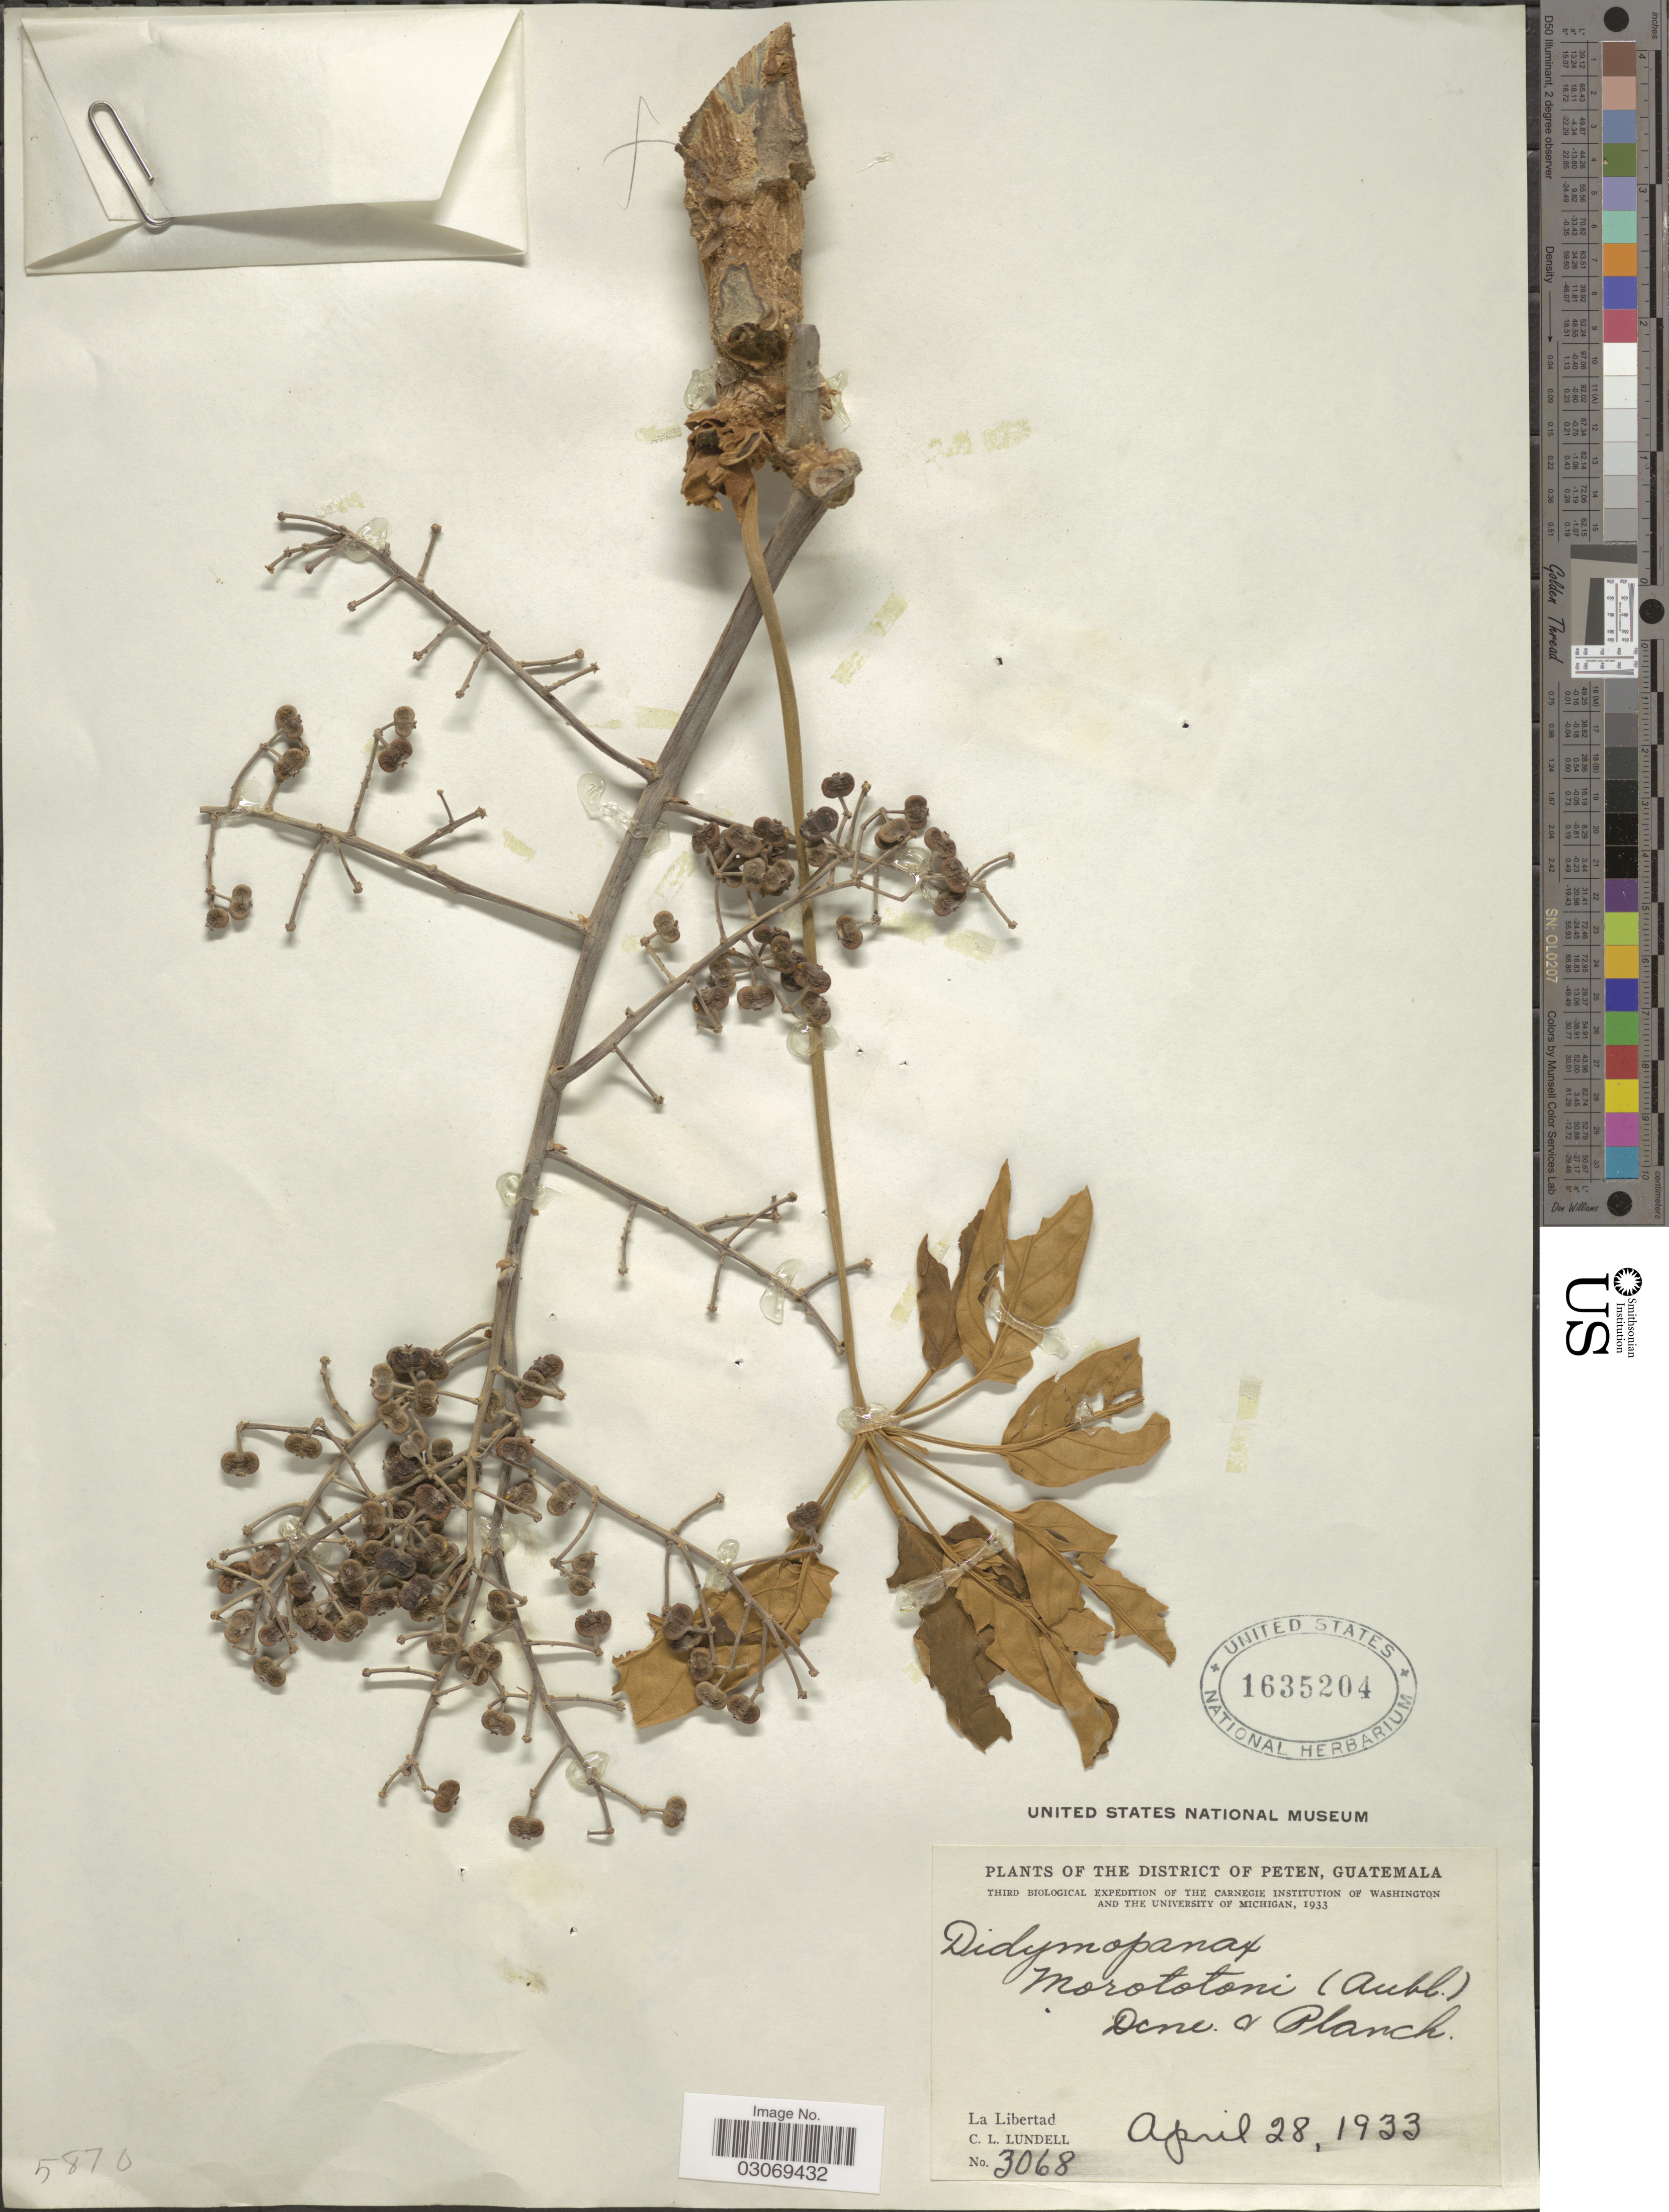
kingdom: Plantae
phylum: Tracheophyta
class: Magnoliopsida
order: Apiales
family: Araliaceae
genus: Schefflera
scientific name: Schefflera sp.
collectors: C. L. Lundell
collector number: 3068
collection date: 1933-04-28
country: Guatemala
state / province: El Petén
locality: District of Peten. La Libertad.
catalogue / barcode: US 1635204